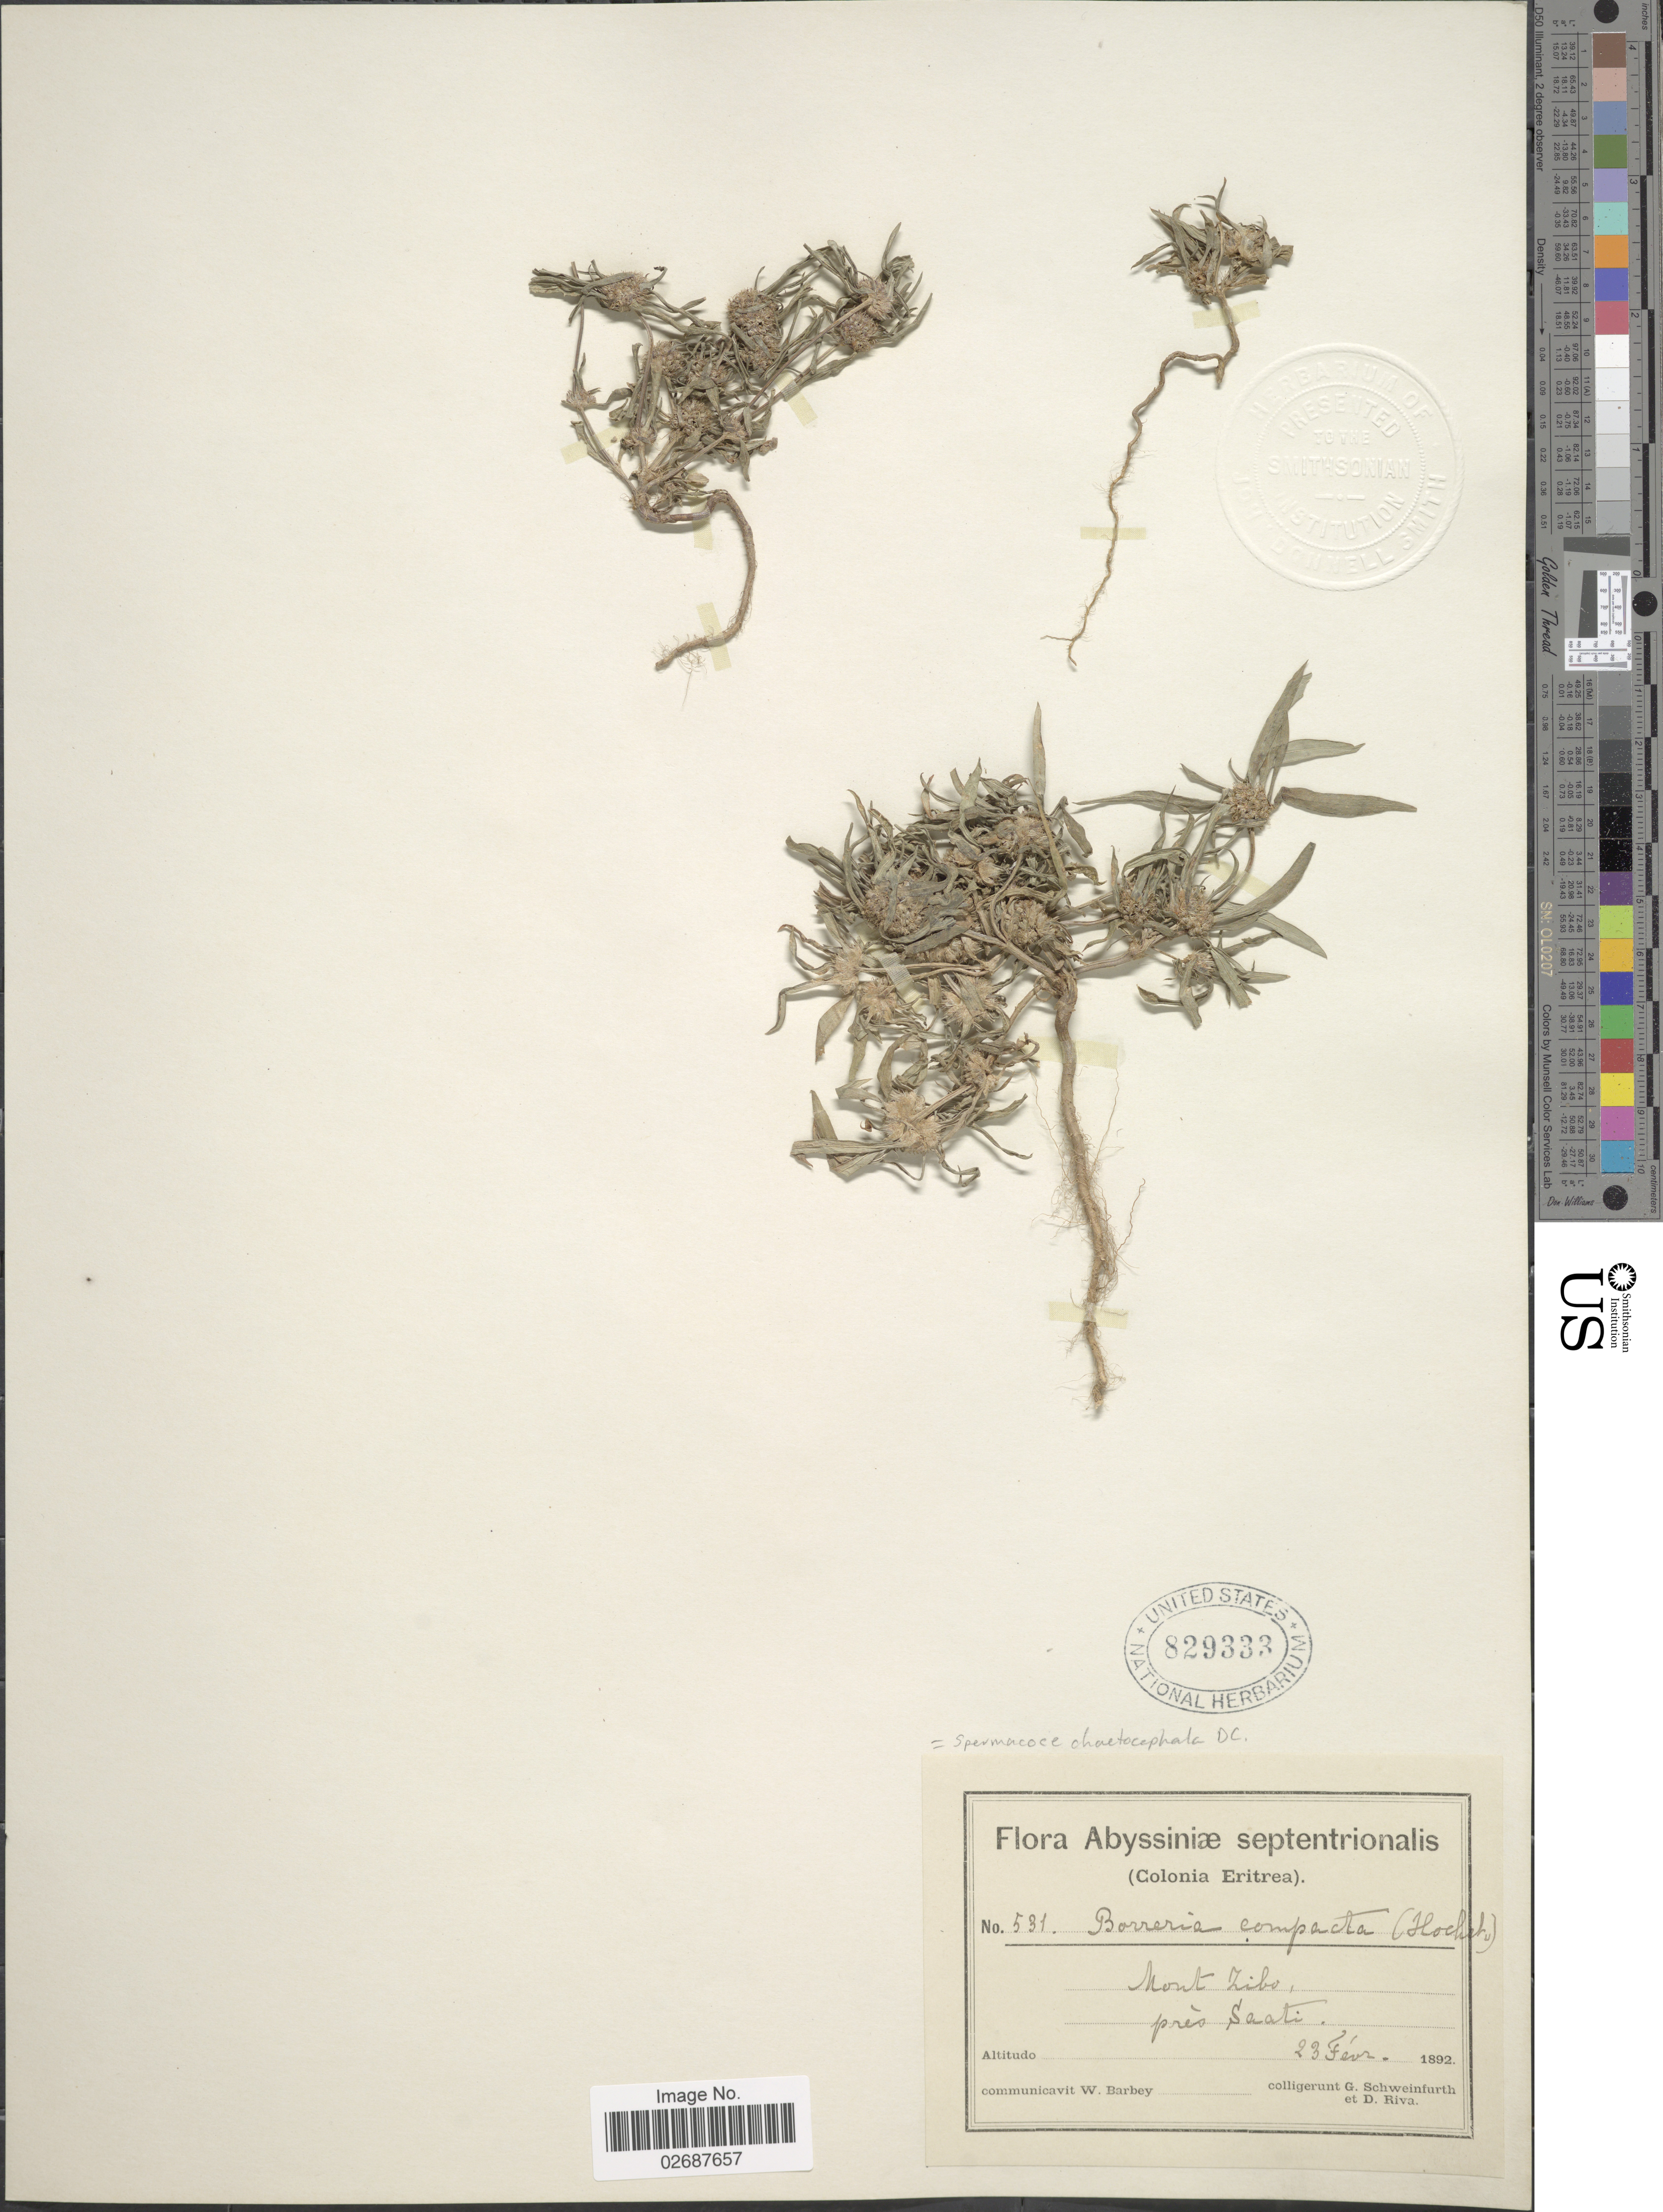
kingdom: Plantae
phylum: Tracheophyta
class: Magnoliopsida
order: Gentianales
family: Rubiaceae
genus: Borreria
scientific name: Borreria chaetocephala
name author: (DC.) Hepper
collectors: G. A. Schweinfurth (herbarium) & D. Riva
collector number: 531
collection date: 1892-02-23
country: Eritrea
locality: Abyssiniae septentrionalis, (Colonia Eritrea), Mont Zibo, pres Saati.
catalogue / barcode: US 829333